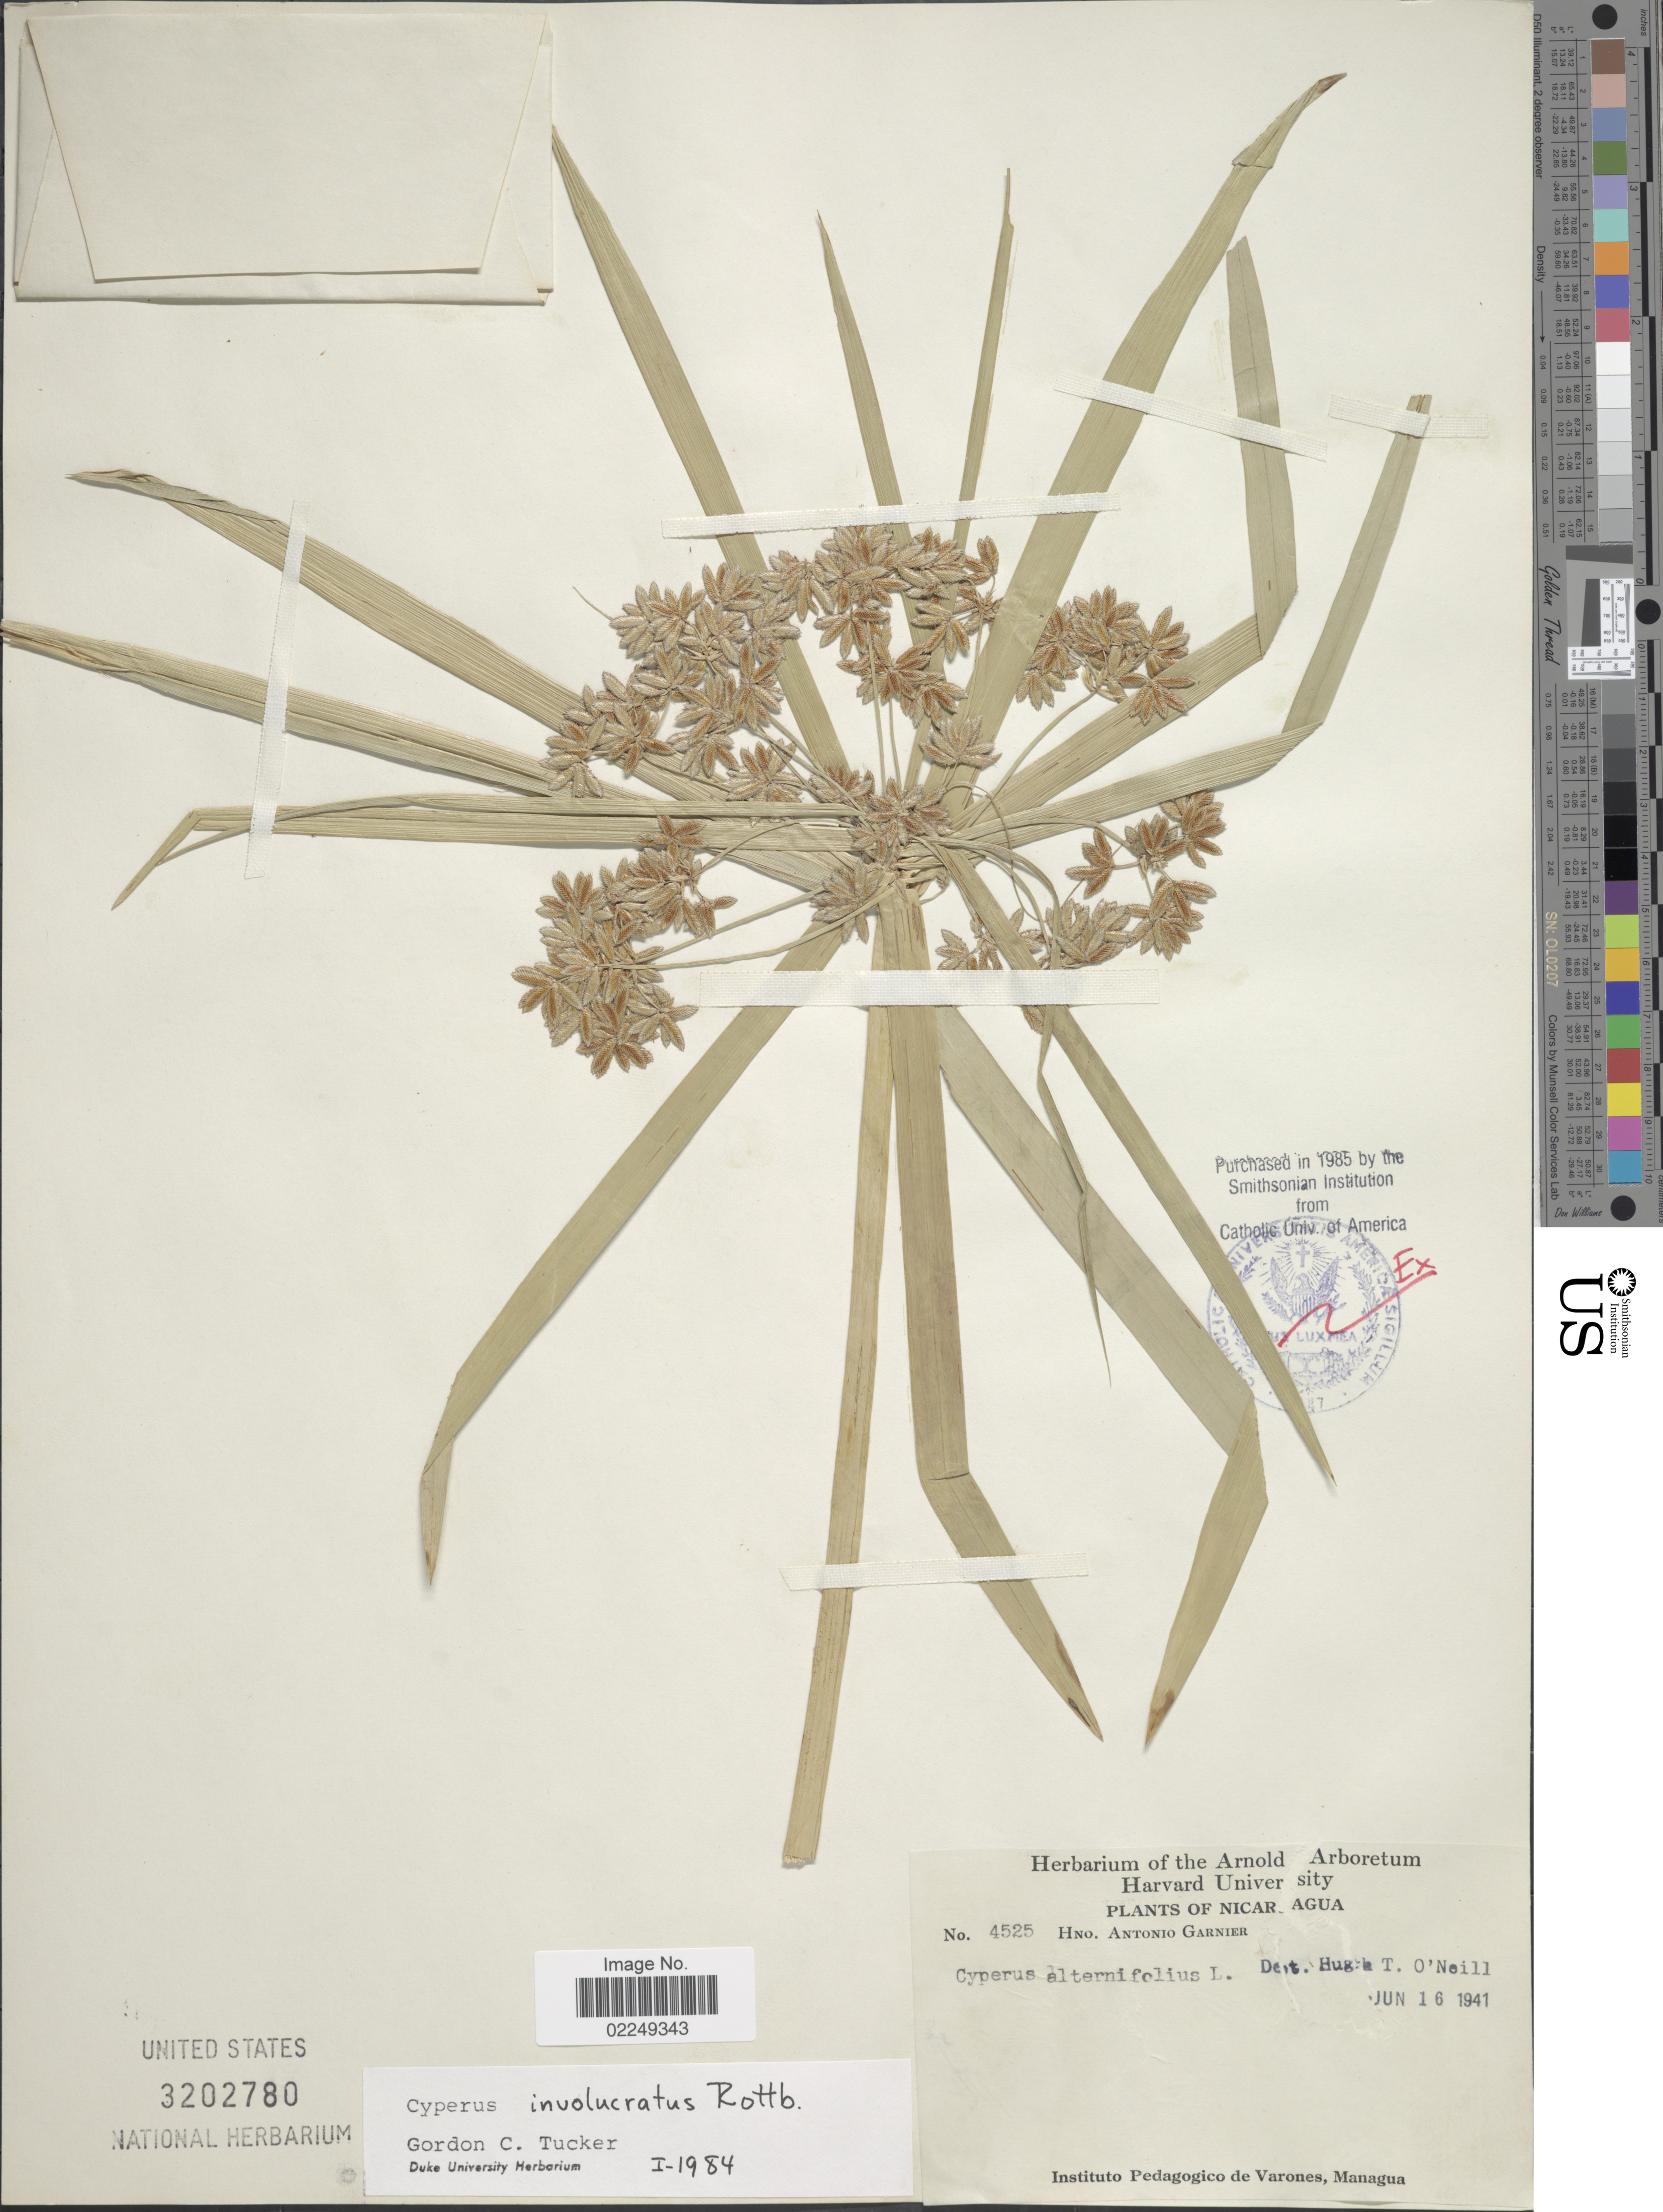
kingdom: Plantae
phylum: Tracheophyta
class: Liliopsida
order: Poales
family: Cyperaceae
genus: Cyperus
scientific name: Cyperus involucratus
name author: Rottb.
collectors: Bro. A. Garnier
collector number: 4525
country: Nicaragua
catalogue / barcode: US 3202780